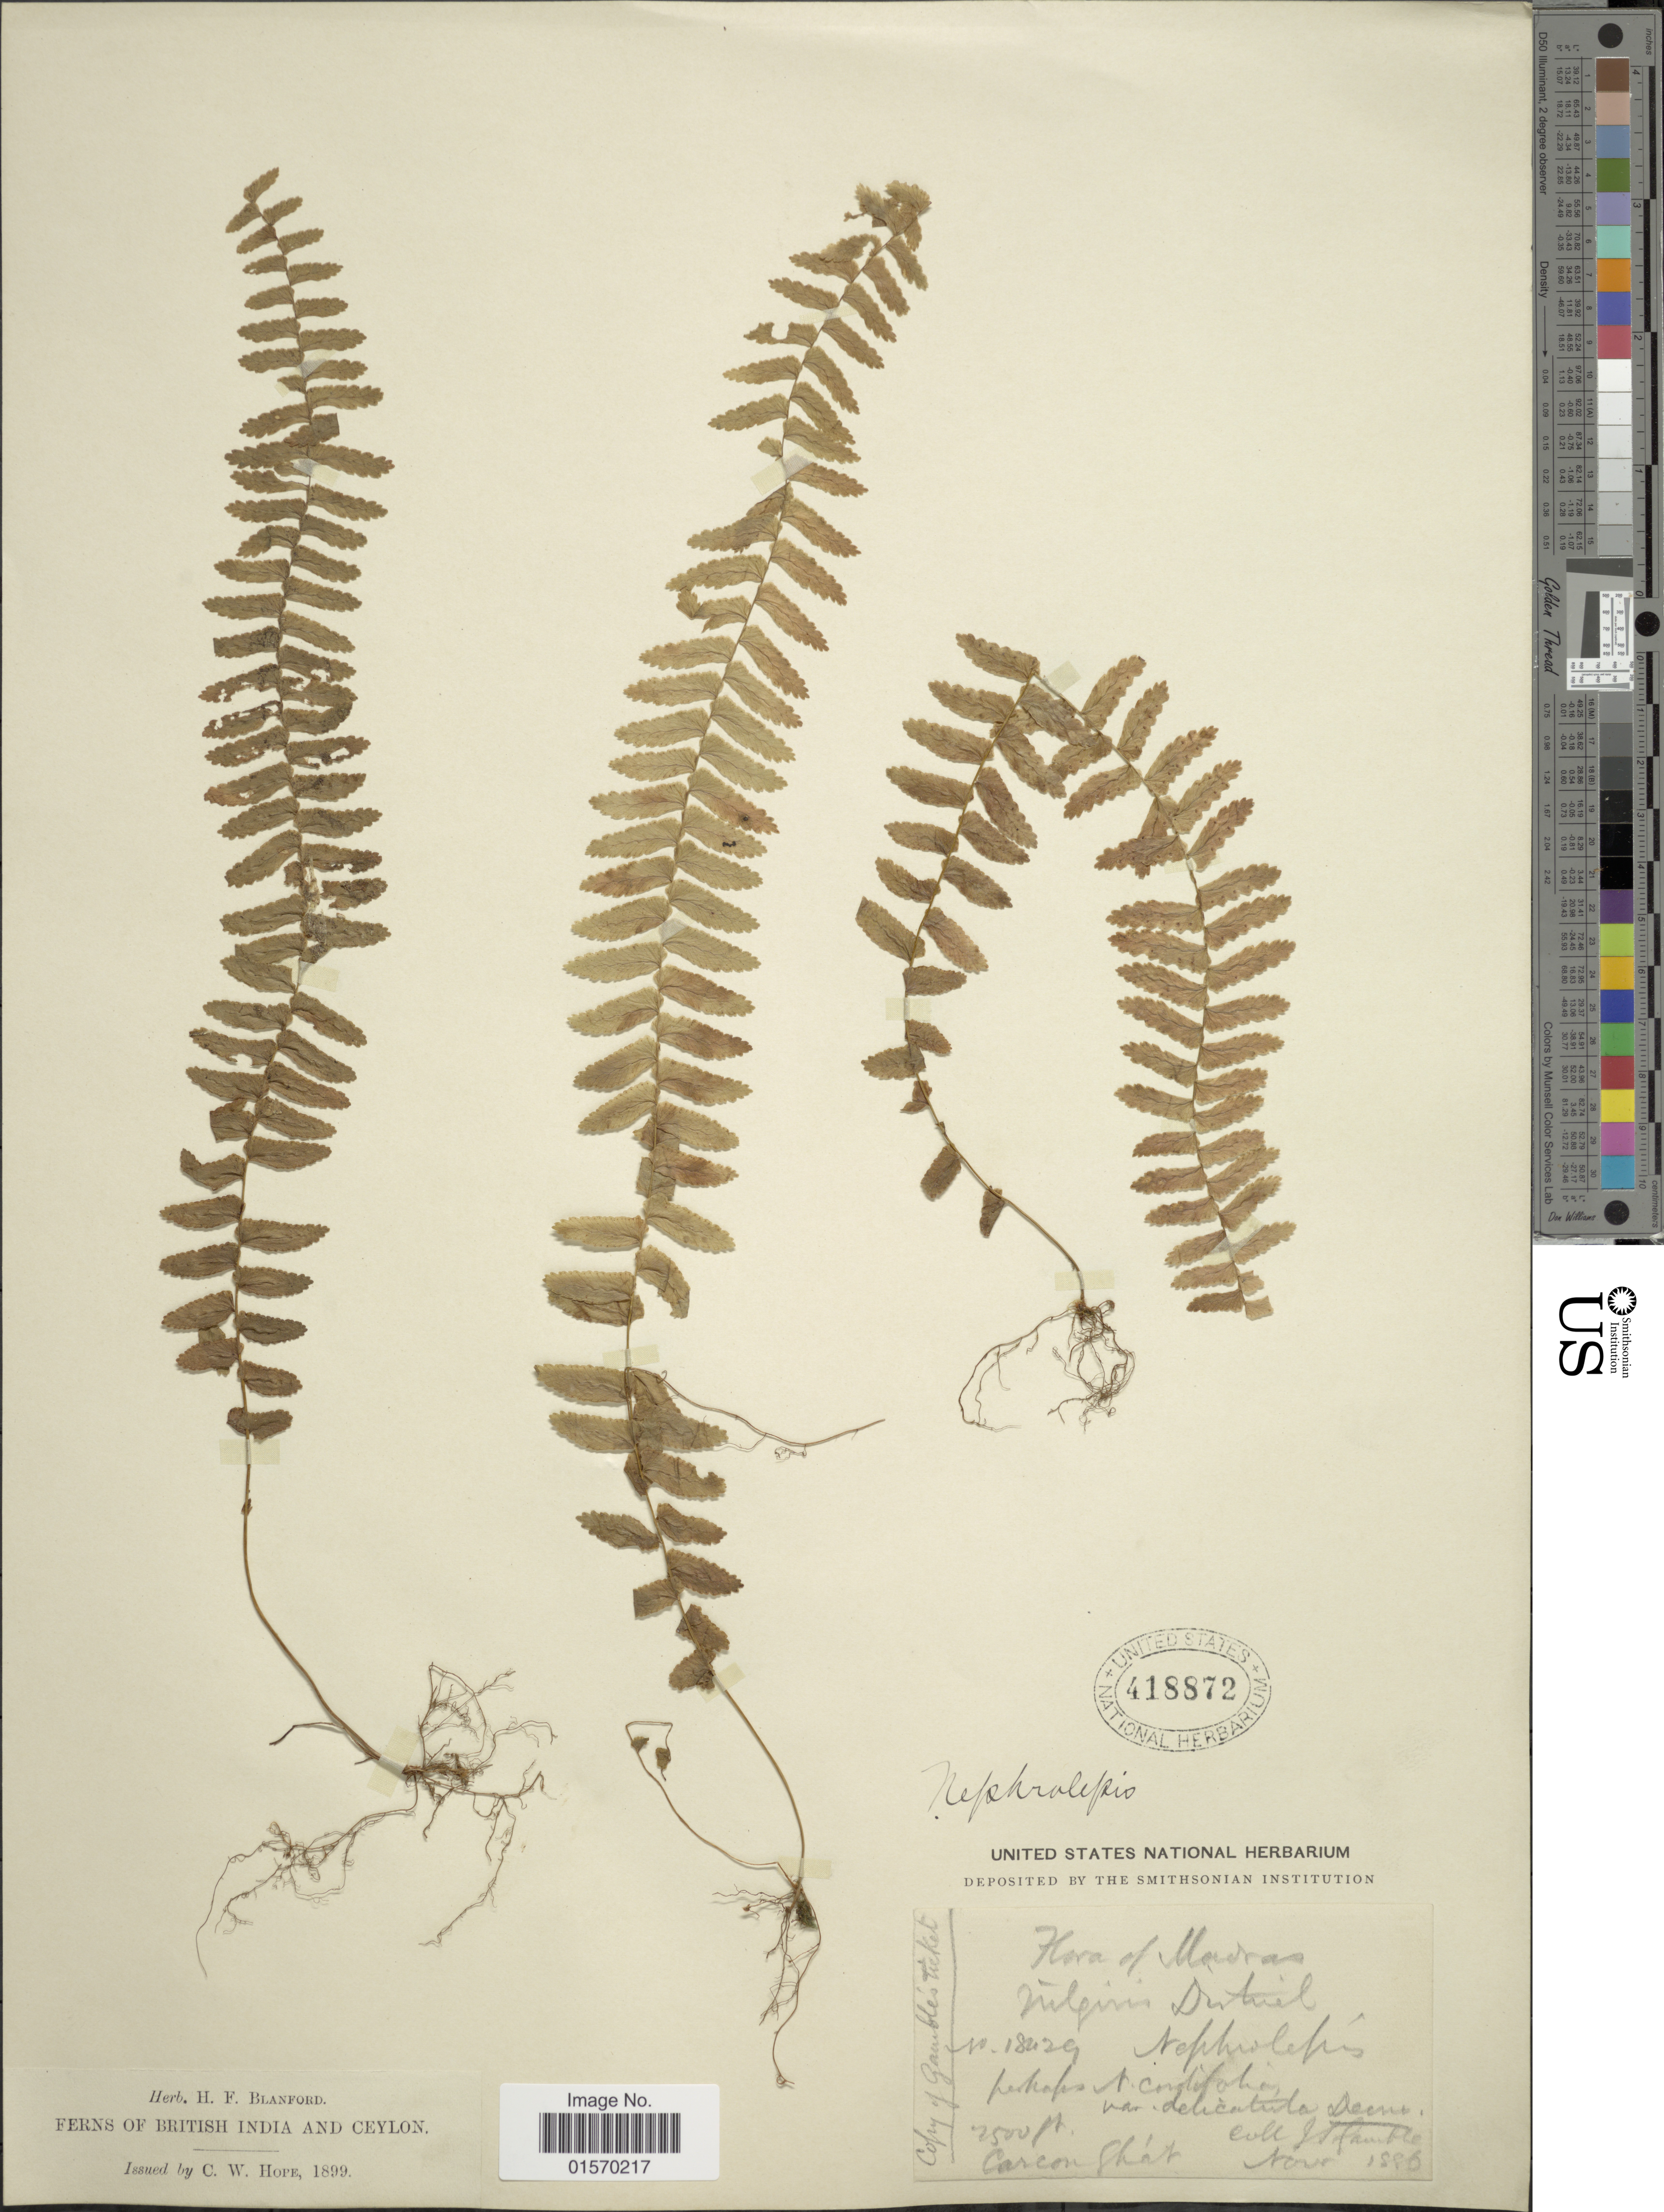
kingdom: Plantae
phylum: Tracheophyta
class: Polypodiopsida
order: Polypodiales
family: Nephrolepidaceae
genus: Nephrolepis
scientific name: Nephrolepis cordifolia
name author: (L.) C. Presl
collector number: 18429*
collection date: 1886-11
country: India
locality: Madras. Nilgiri. Carcon Ghat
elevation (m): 762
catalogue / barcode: US 418872